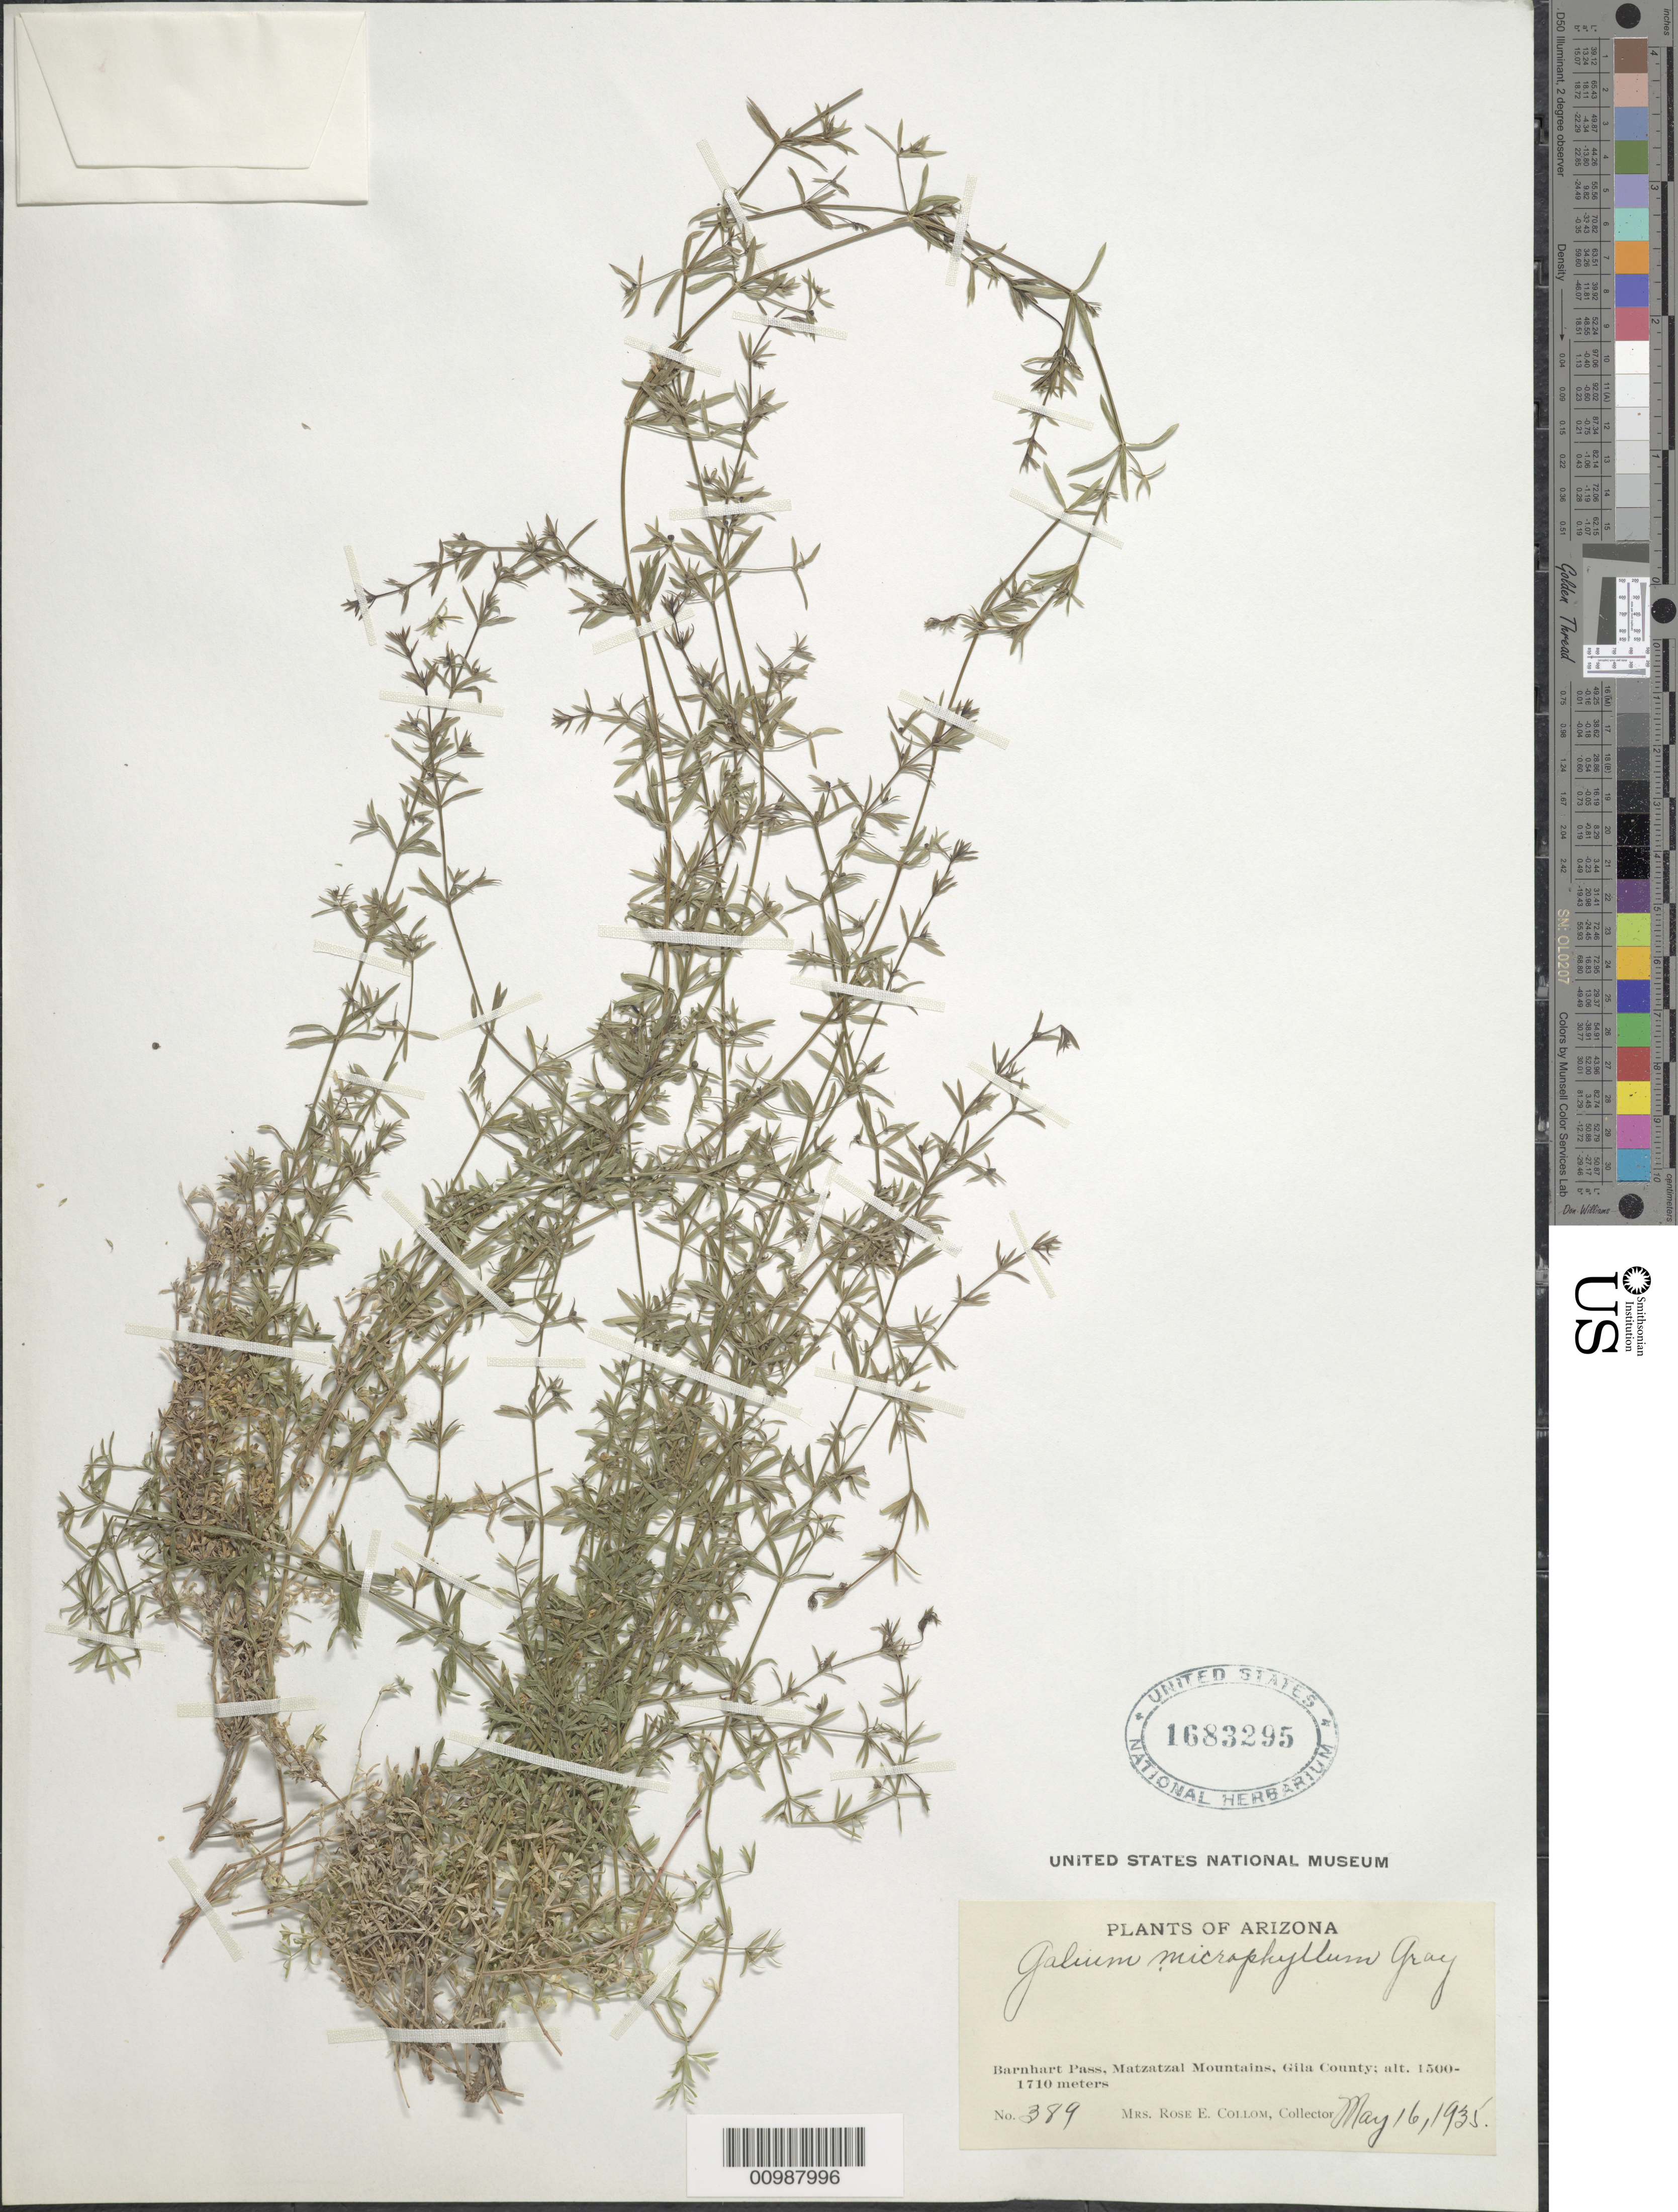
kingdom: Plantae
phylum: Tracheophyta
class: Magnoliopsida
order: Gentianales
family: Rubiaceae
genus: Galium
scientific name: Galium microphyllum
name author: A. Gray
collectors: R. E. Collom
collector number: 389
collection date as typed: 16 May 1935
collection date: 1935-05-16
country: United States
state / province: Arizona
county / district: Gila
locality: Barnhart Pass. Mutzatzal Mountains.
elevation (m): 1500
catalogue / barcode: US 1683295